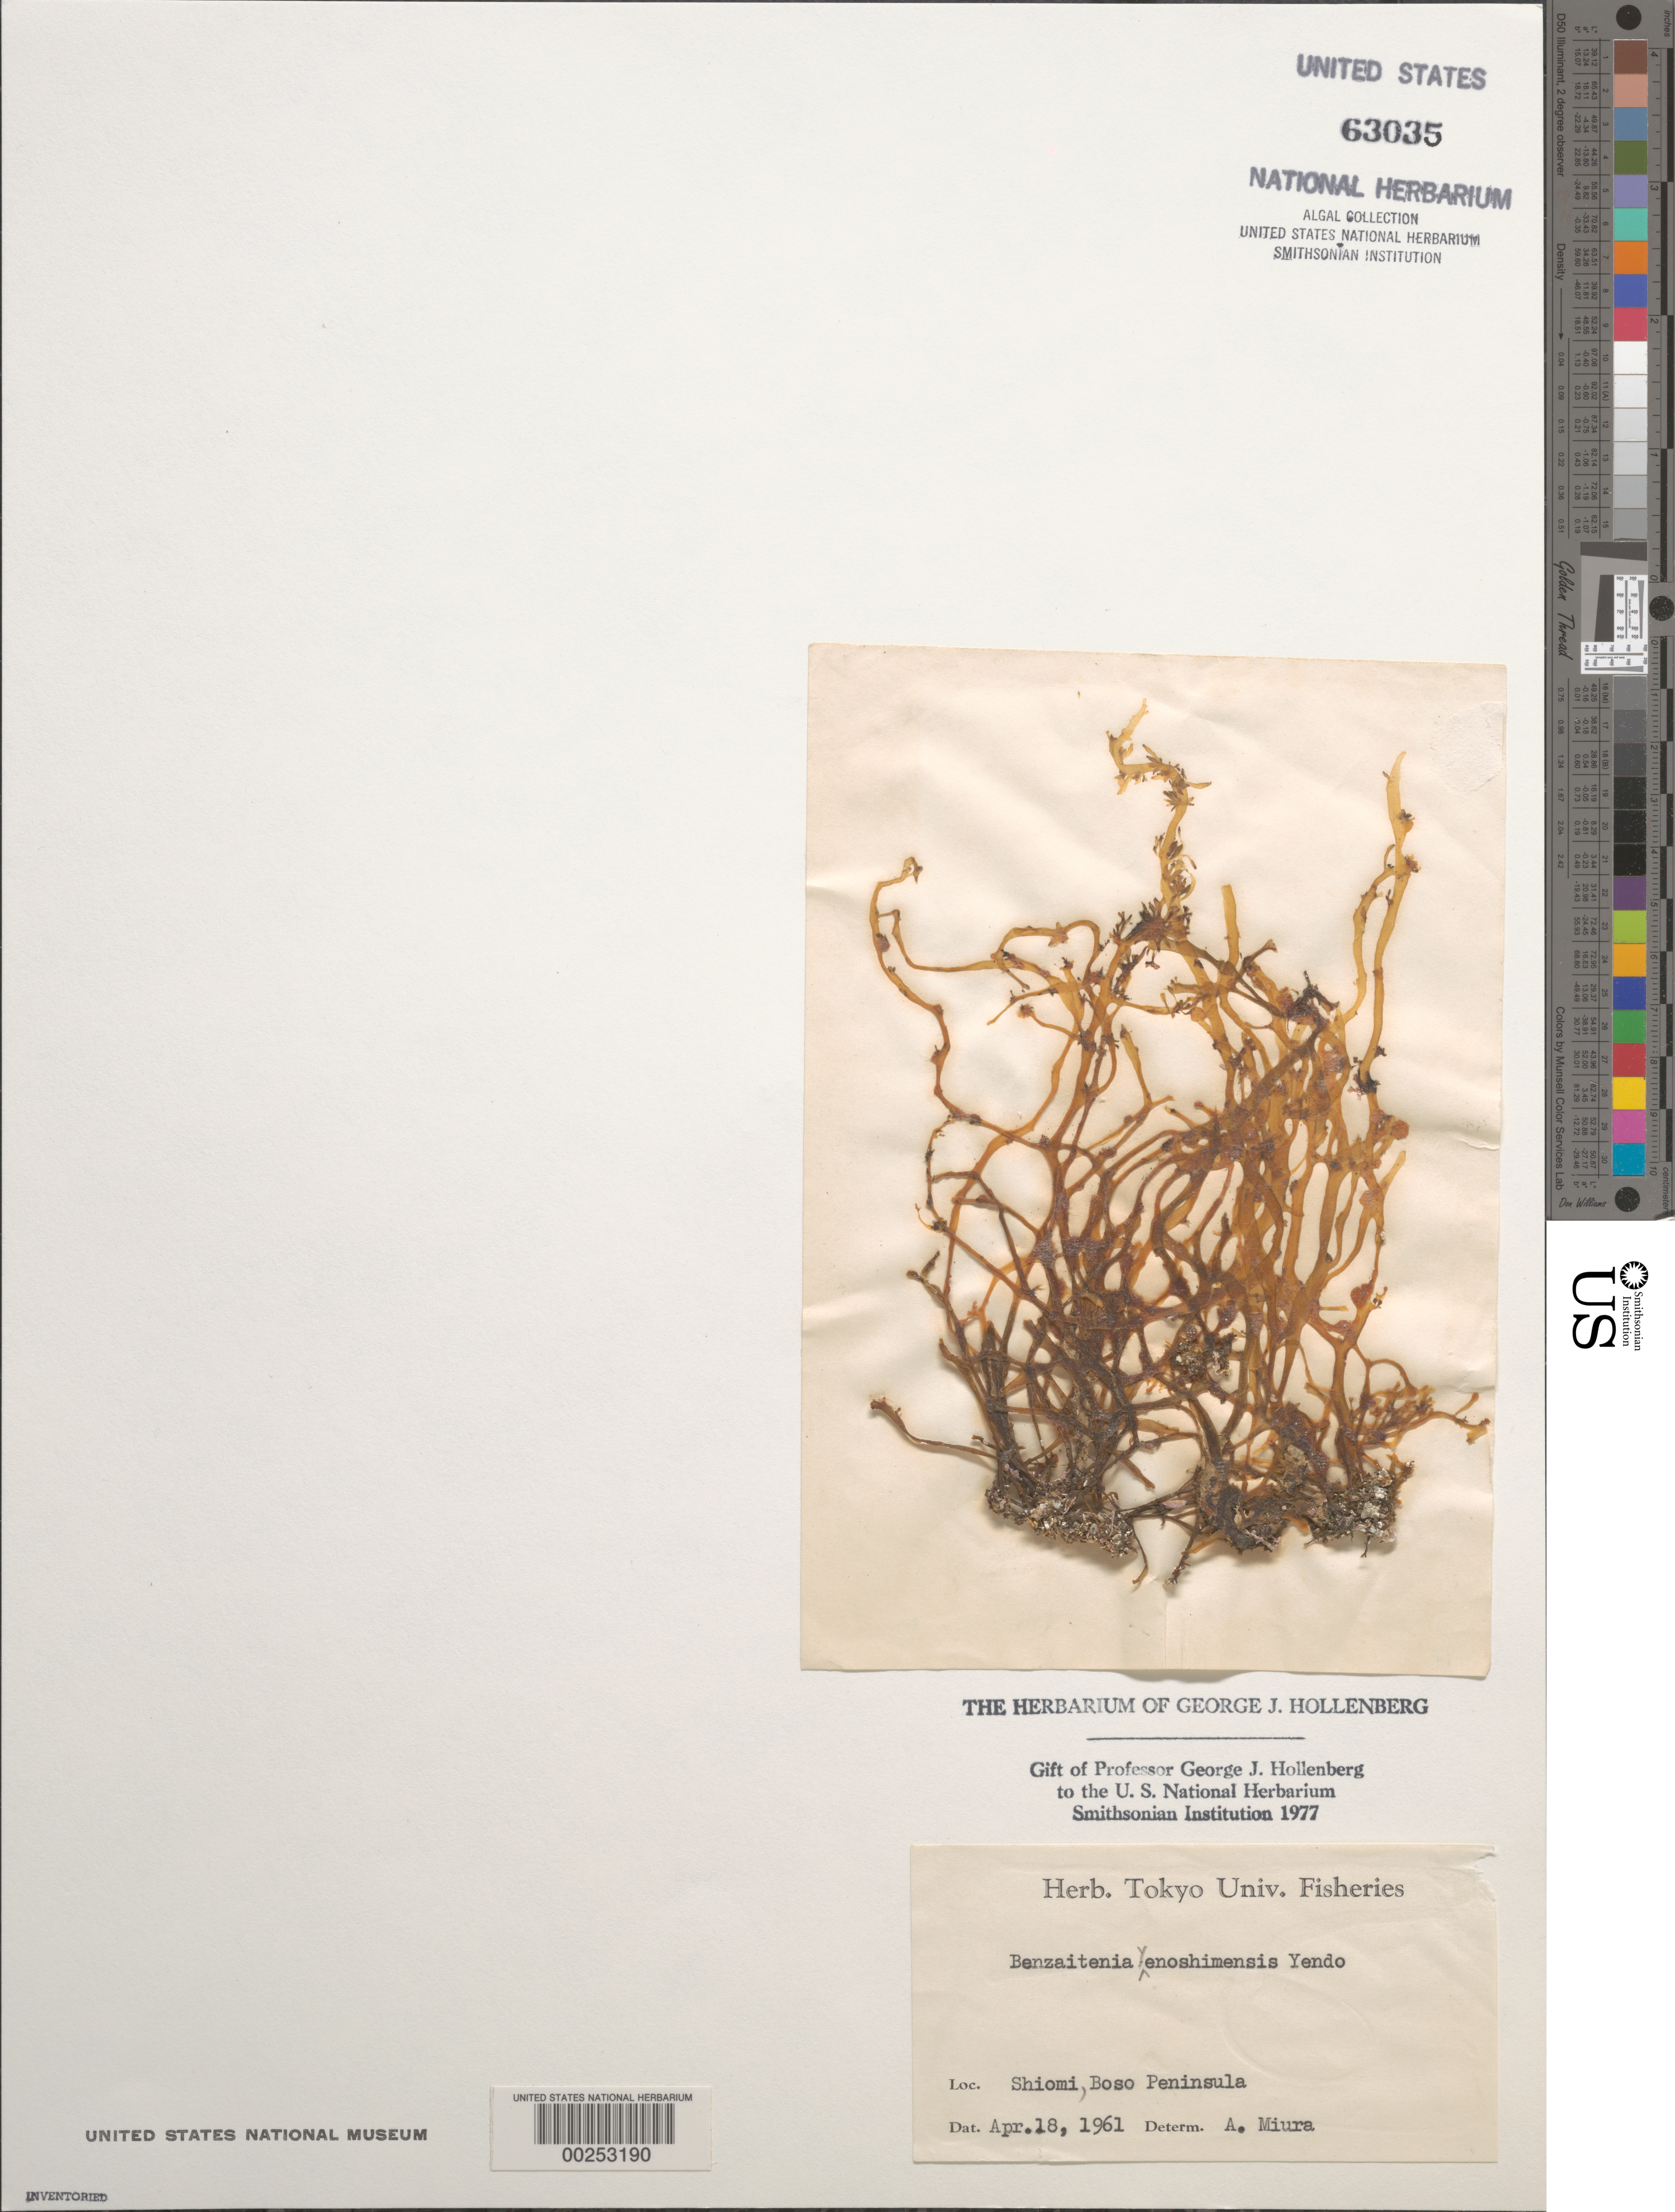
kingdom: Plantae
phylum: Rhodophyta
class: Florideophyceae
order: Ceramiales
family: Rhodomelaceae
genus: Benzaitenia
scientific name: Benzaitenia yenoshimensis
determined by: Miura, A.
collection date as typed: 18 Apr 1961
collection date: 1961-04-18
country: Japan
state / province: Tiba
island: Honshu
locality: Shiomi, Chiba Peninsula (Boso Peninsula)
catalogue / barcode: US 63035